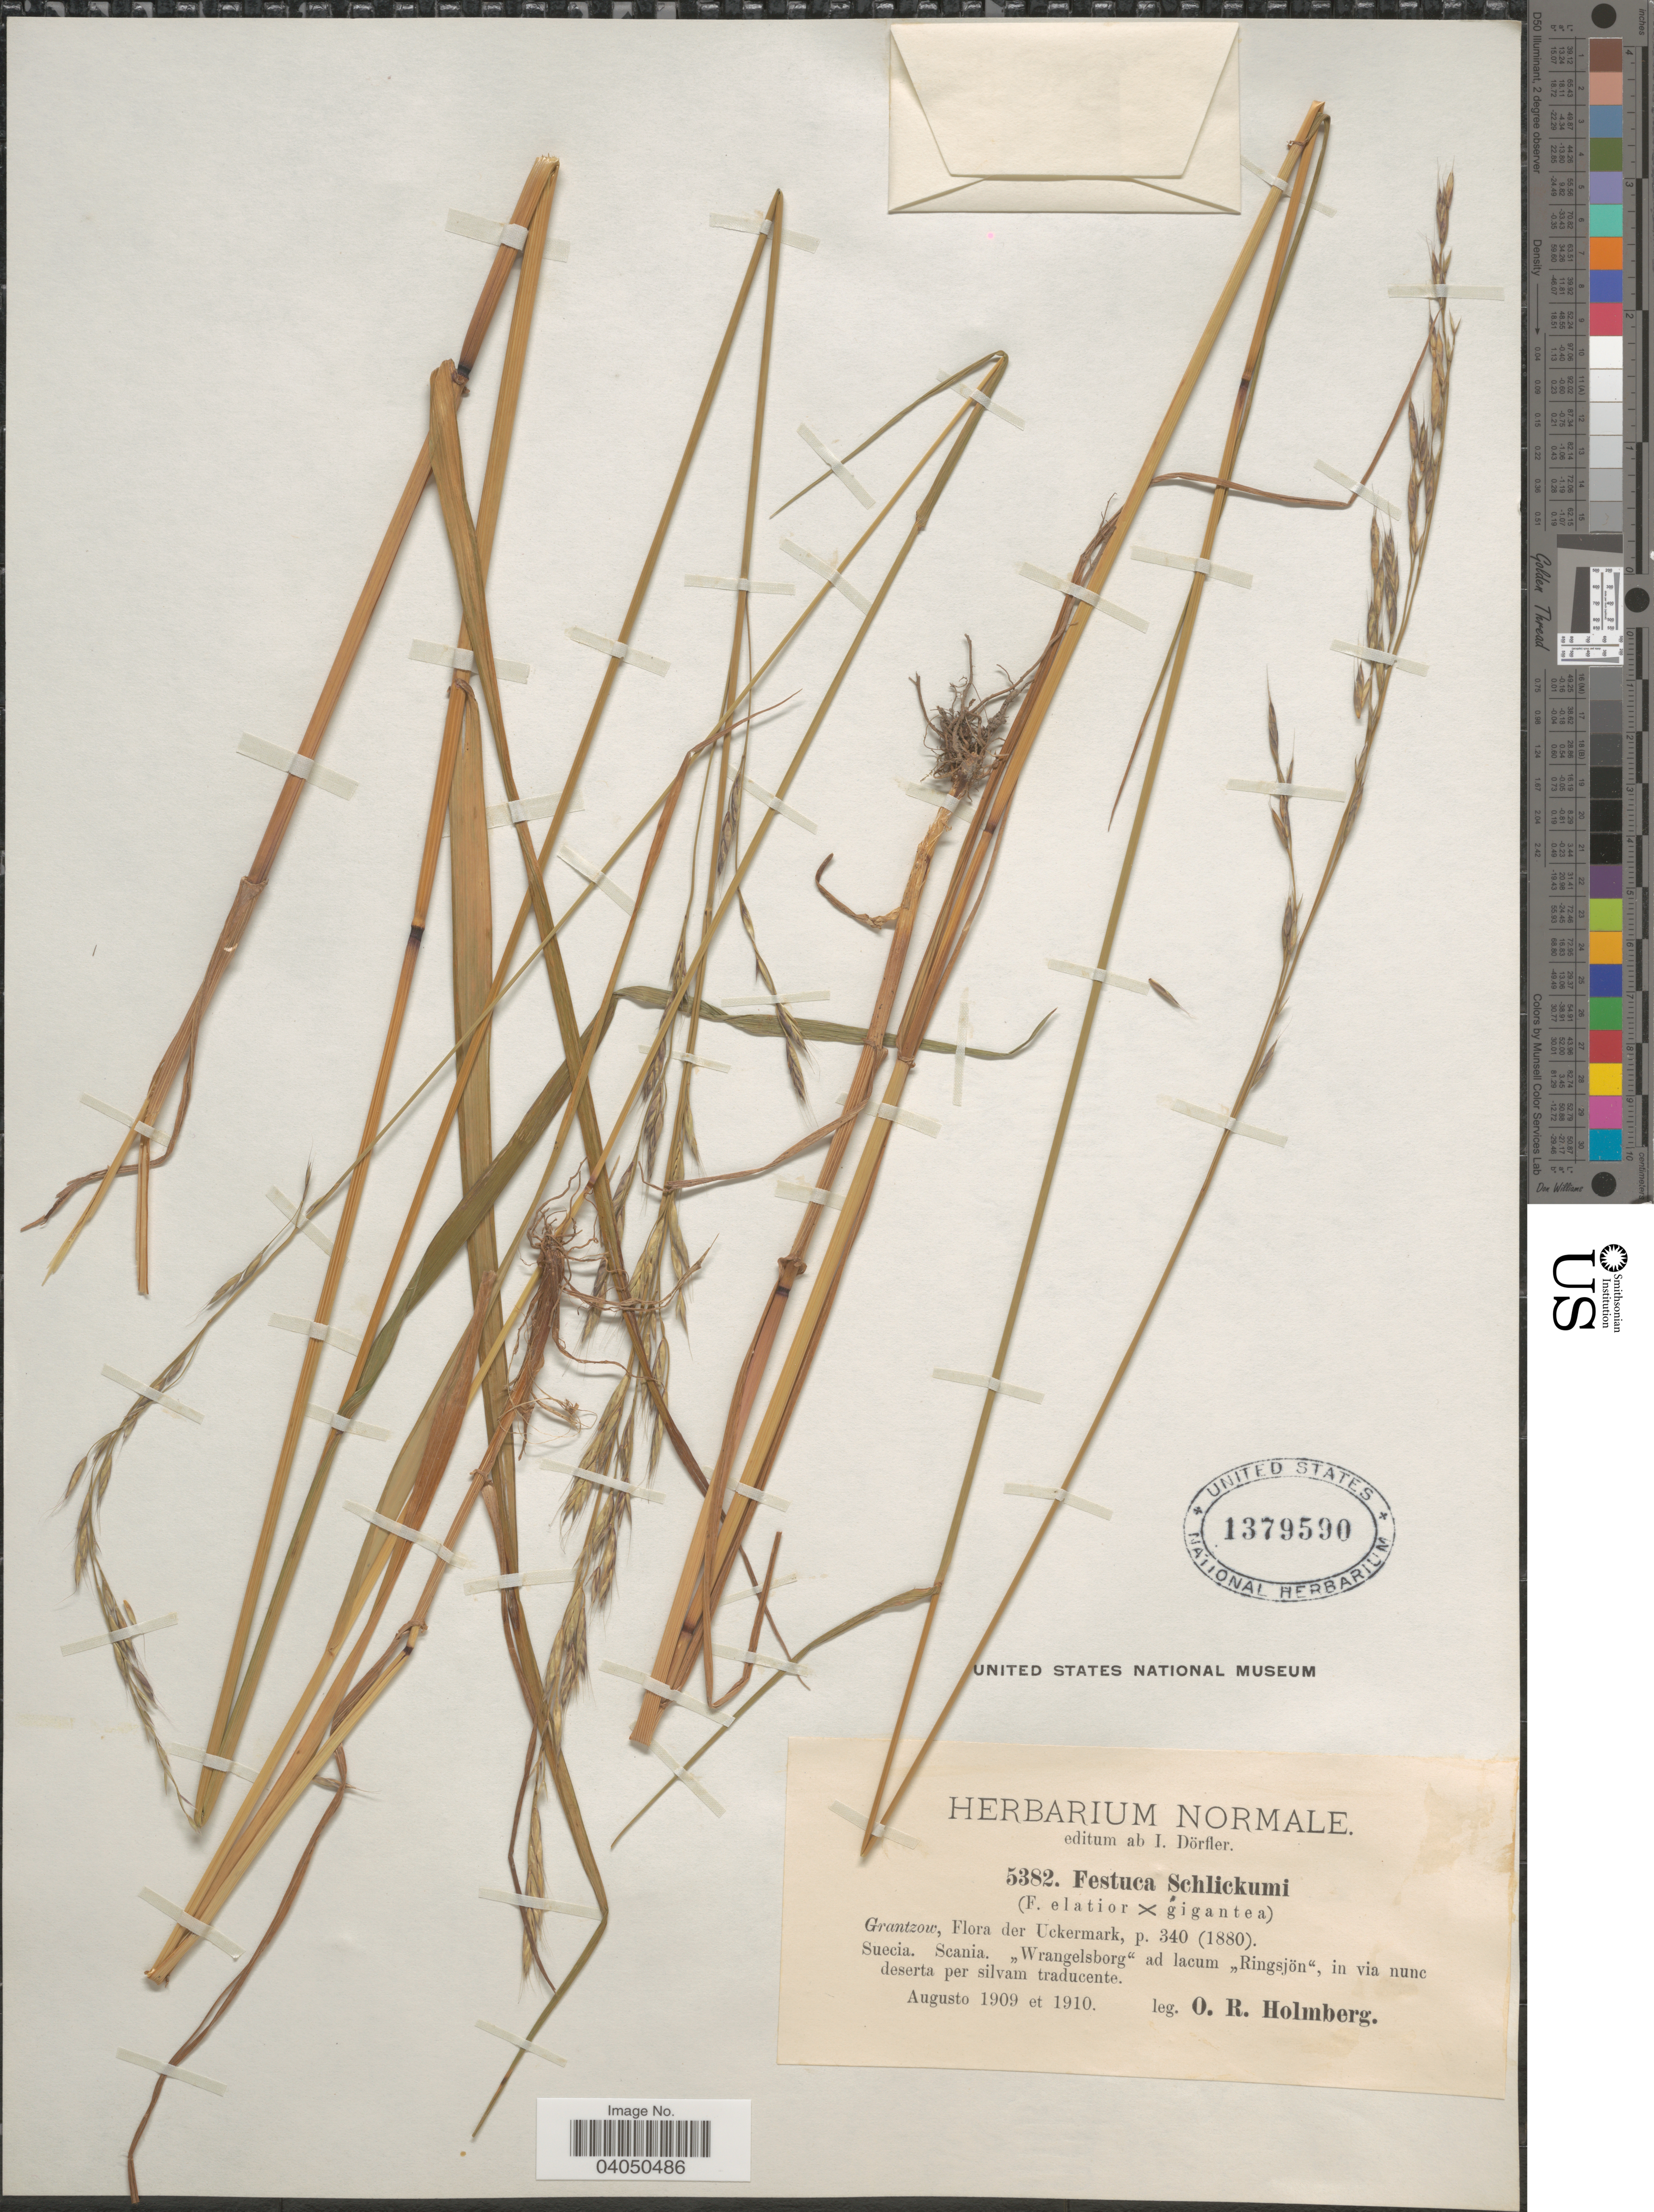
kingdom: Plantae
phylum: Tracheophyta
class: Liliopsida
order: Poales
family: Poaceae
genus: Festuca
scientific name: Festuca sp.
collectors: O. Holmberg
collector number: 5382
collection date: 1909-08/1910-08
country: Sweden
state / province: Skåne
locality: Uckermark. Suecia. Scania. "Wrangelsborg" ad lacum "Ringsjön", in via nunc deserta per silvam traducente.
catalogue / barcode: US 1379590